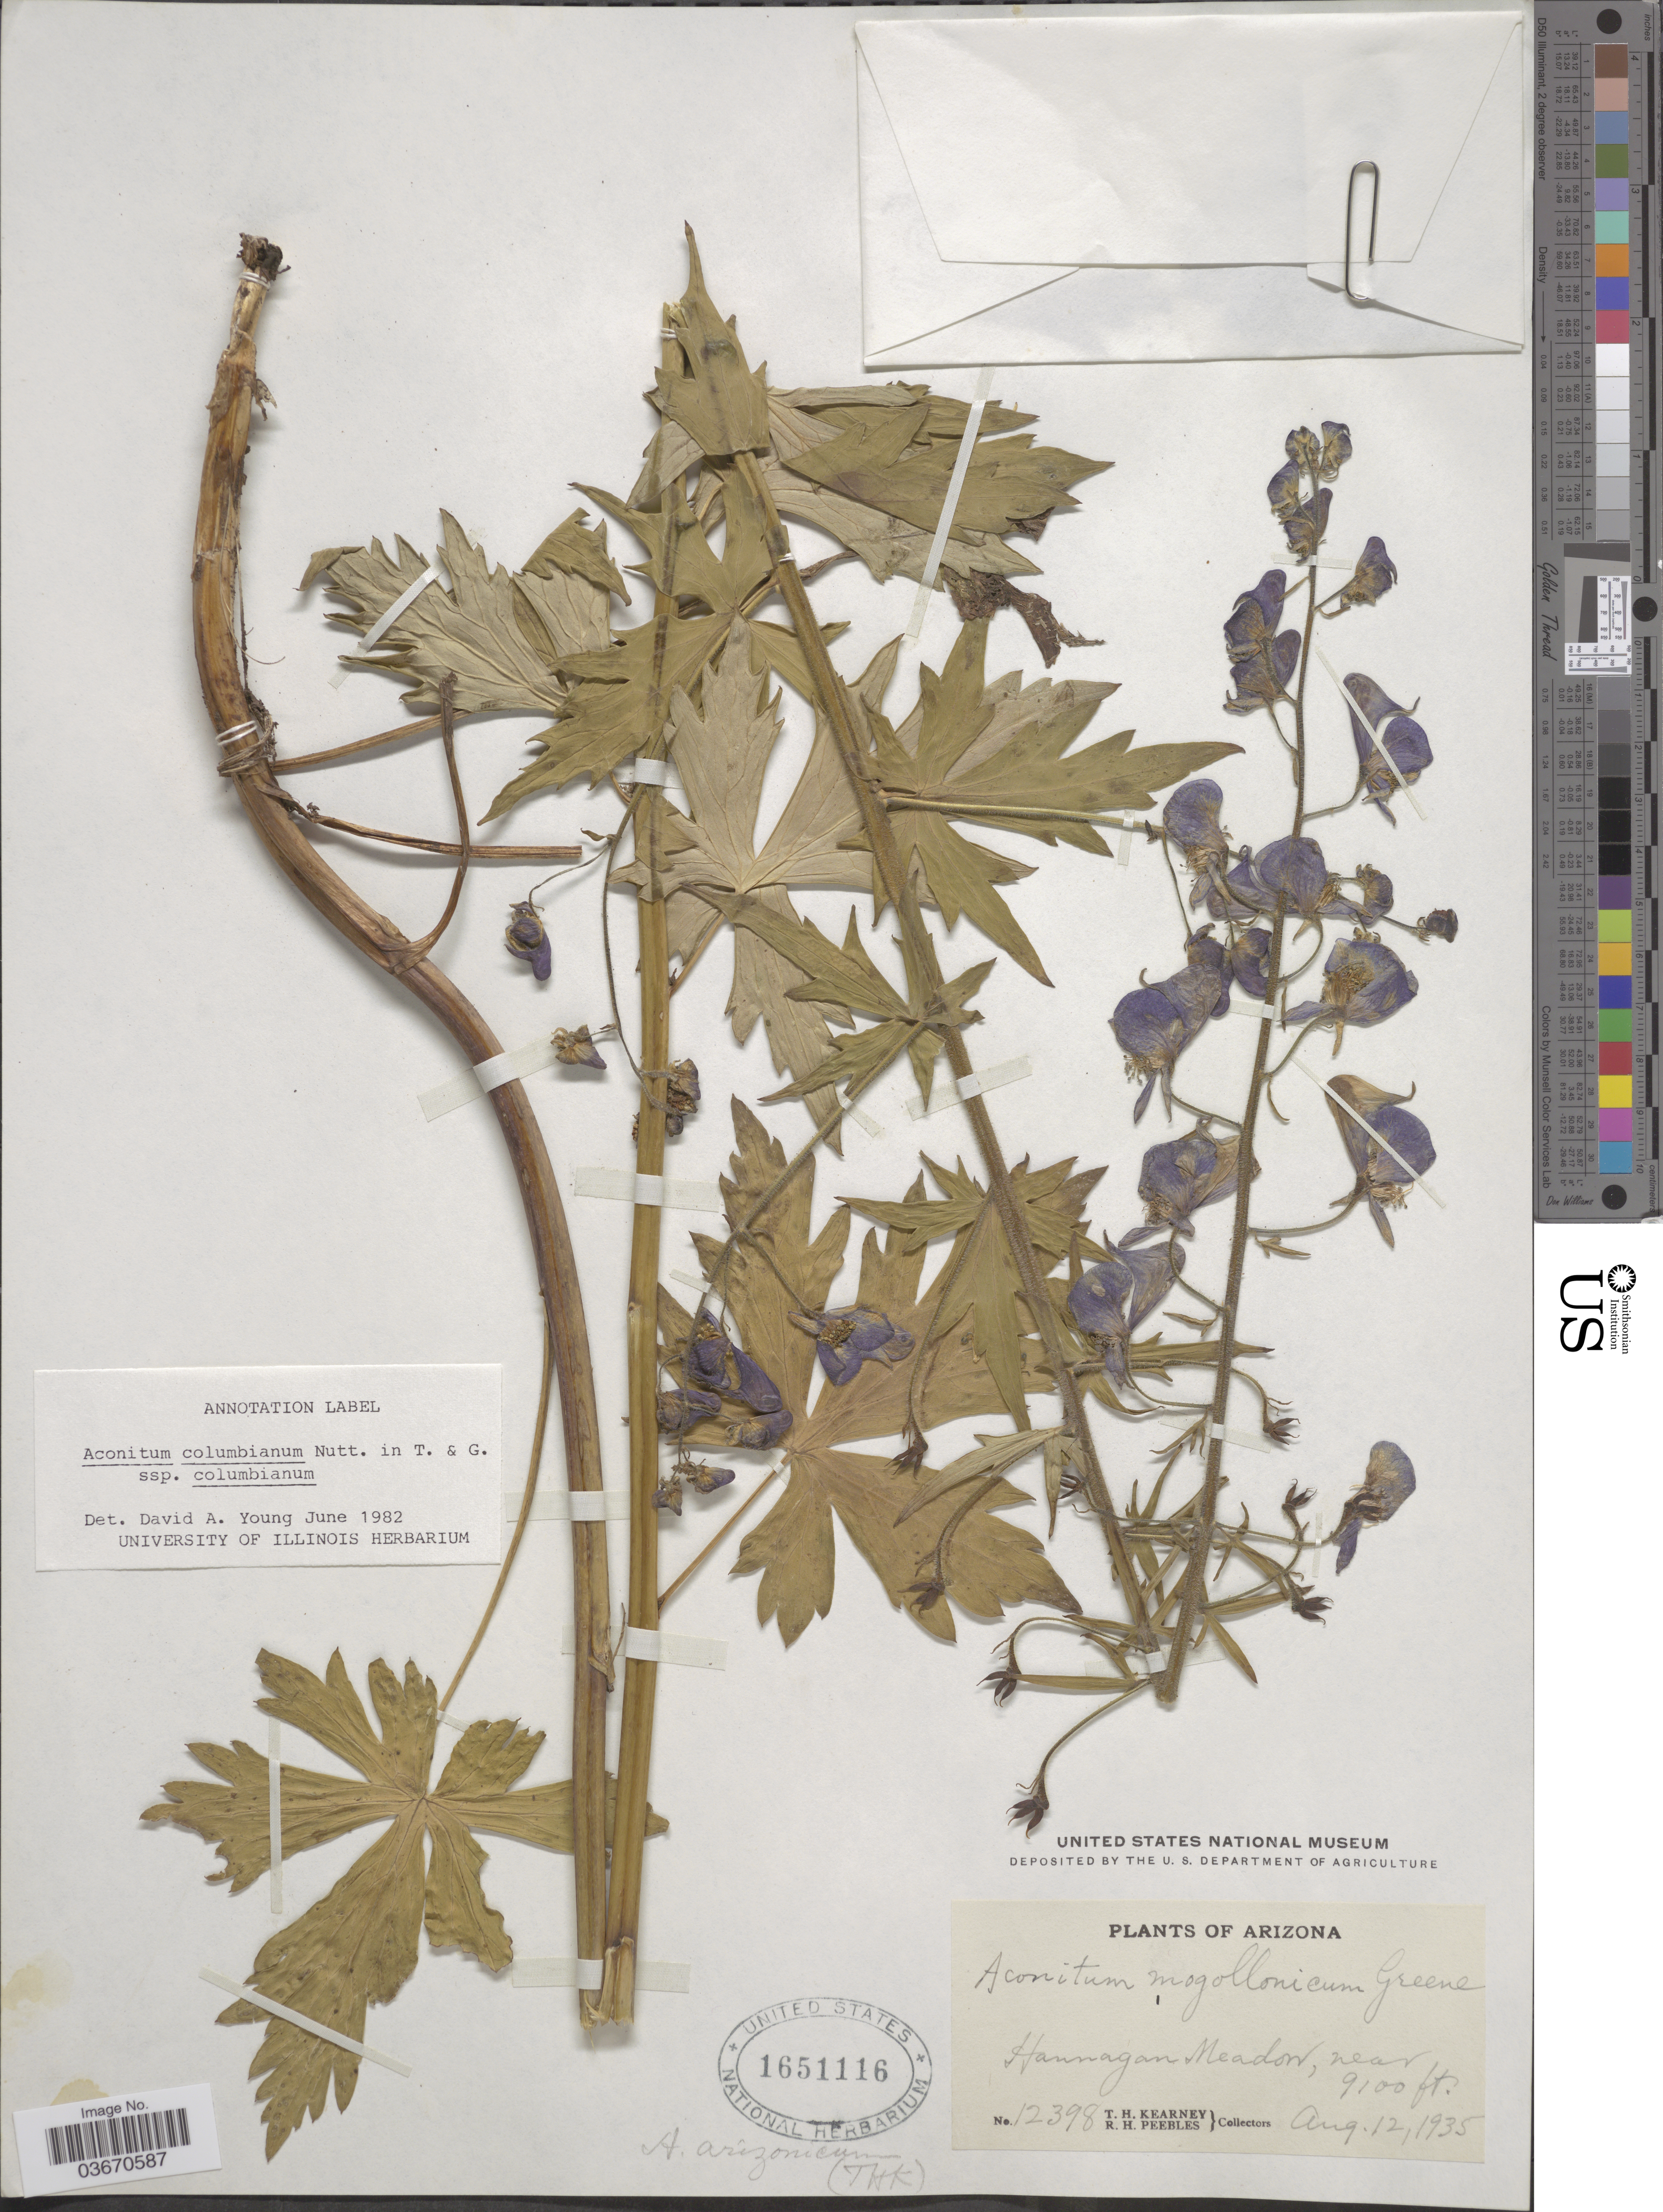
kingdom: Plantae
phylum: Tracheophyta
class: Magnoliopsida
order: Ranunculales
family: Ranunculaceae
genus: Aconitum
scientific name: Aconitum columbianum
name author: Nutt.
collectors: T. H. Kearney & R. H. Peebles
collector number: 12398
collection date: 1935-08-12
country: United States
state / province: Arizona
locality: Hannagan Meadow.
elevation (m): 2774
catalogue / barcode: US 1651116